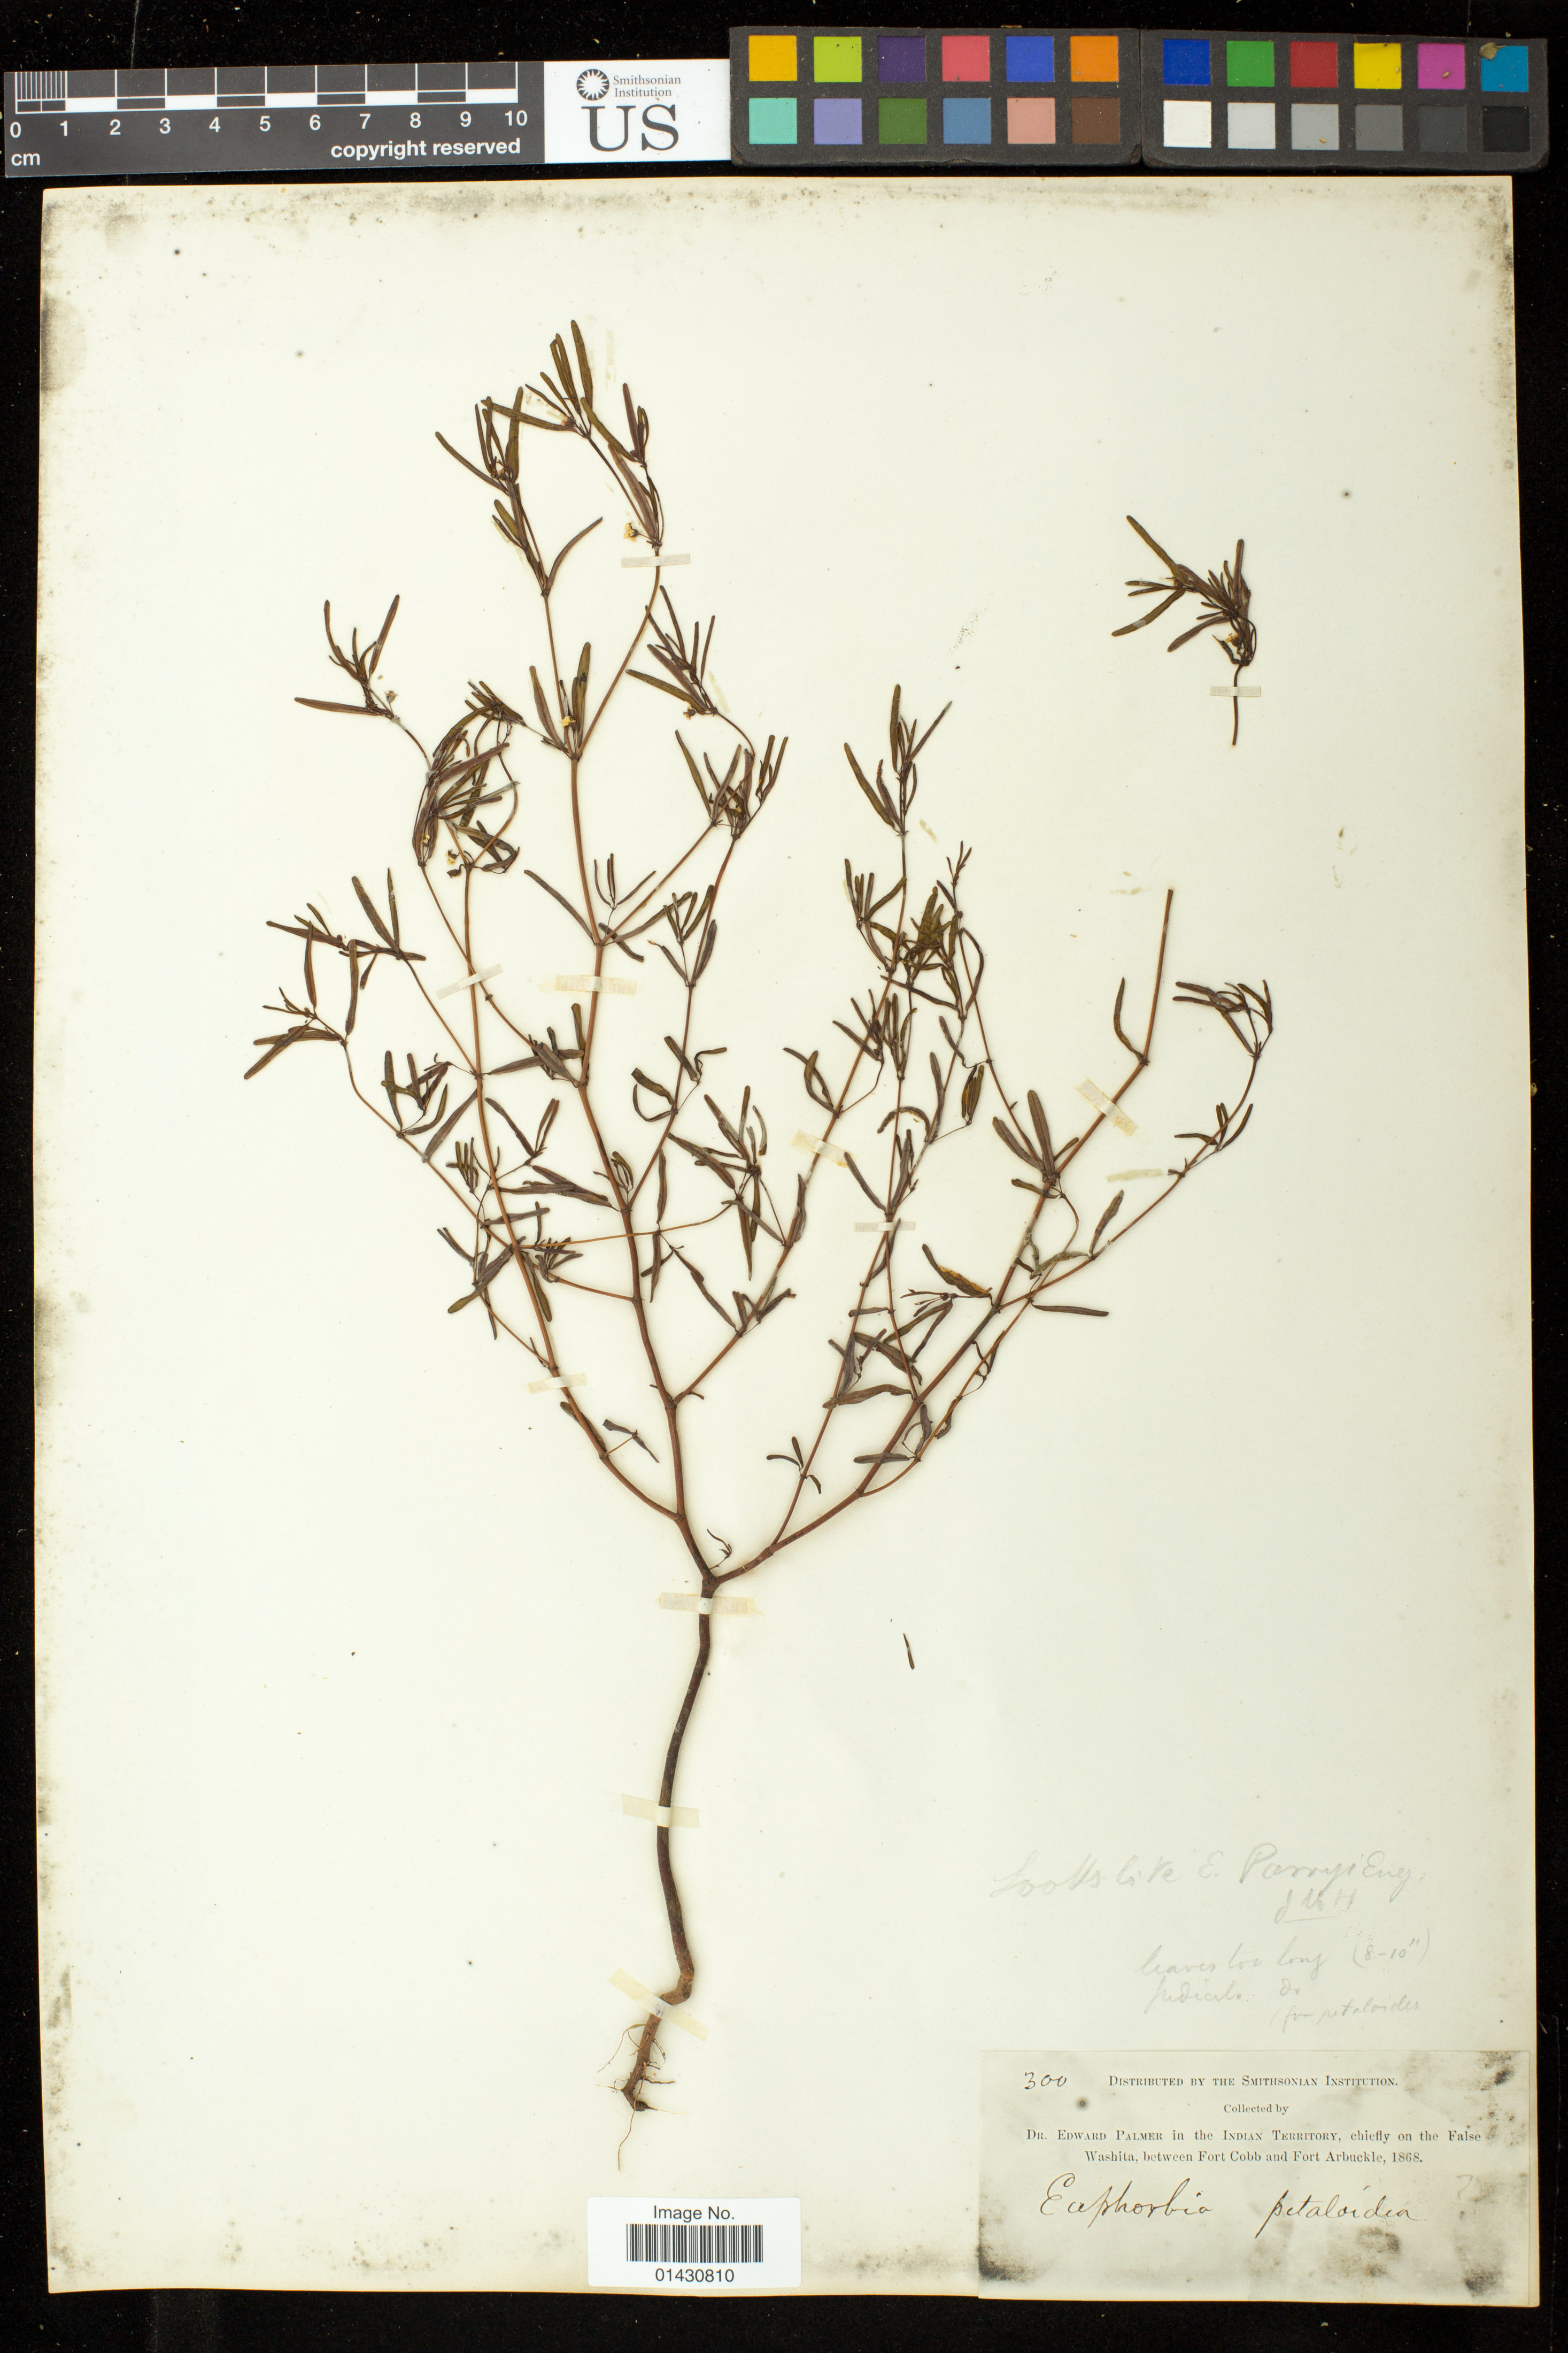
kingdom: Plantae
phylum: Tracheophyta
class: Magnoliopsida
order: Malpighiales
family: Euphorbiaceae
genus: Euphorbia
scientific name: Euphorbia missurica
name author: Raf.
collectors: E. Palmer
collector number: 300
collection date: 1868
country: United States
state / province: Oklahoma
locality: Indian Territory, chiefly on the False Washita, between Fort Cobb and Fort Arbuckle